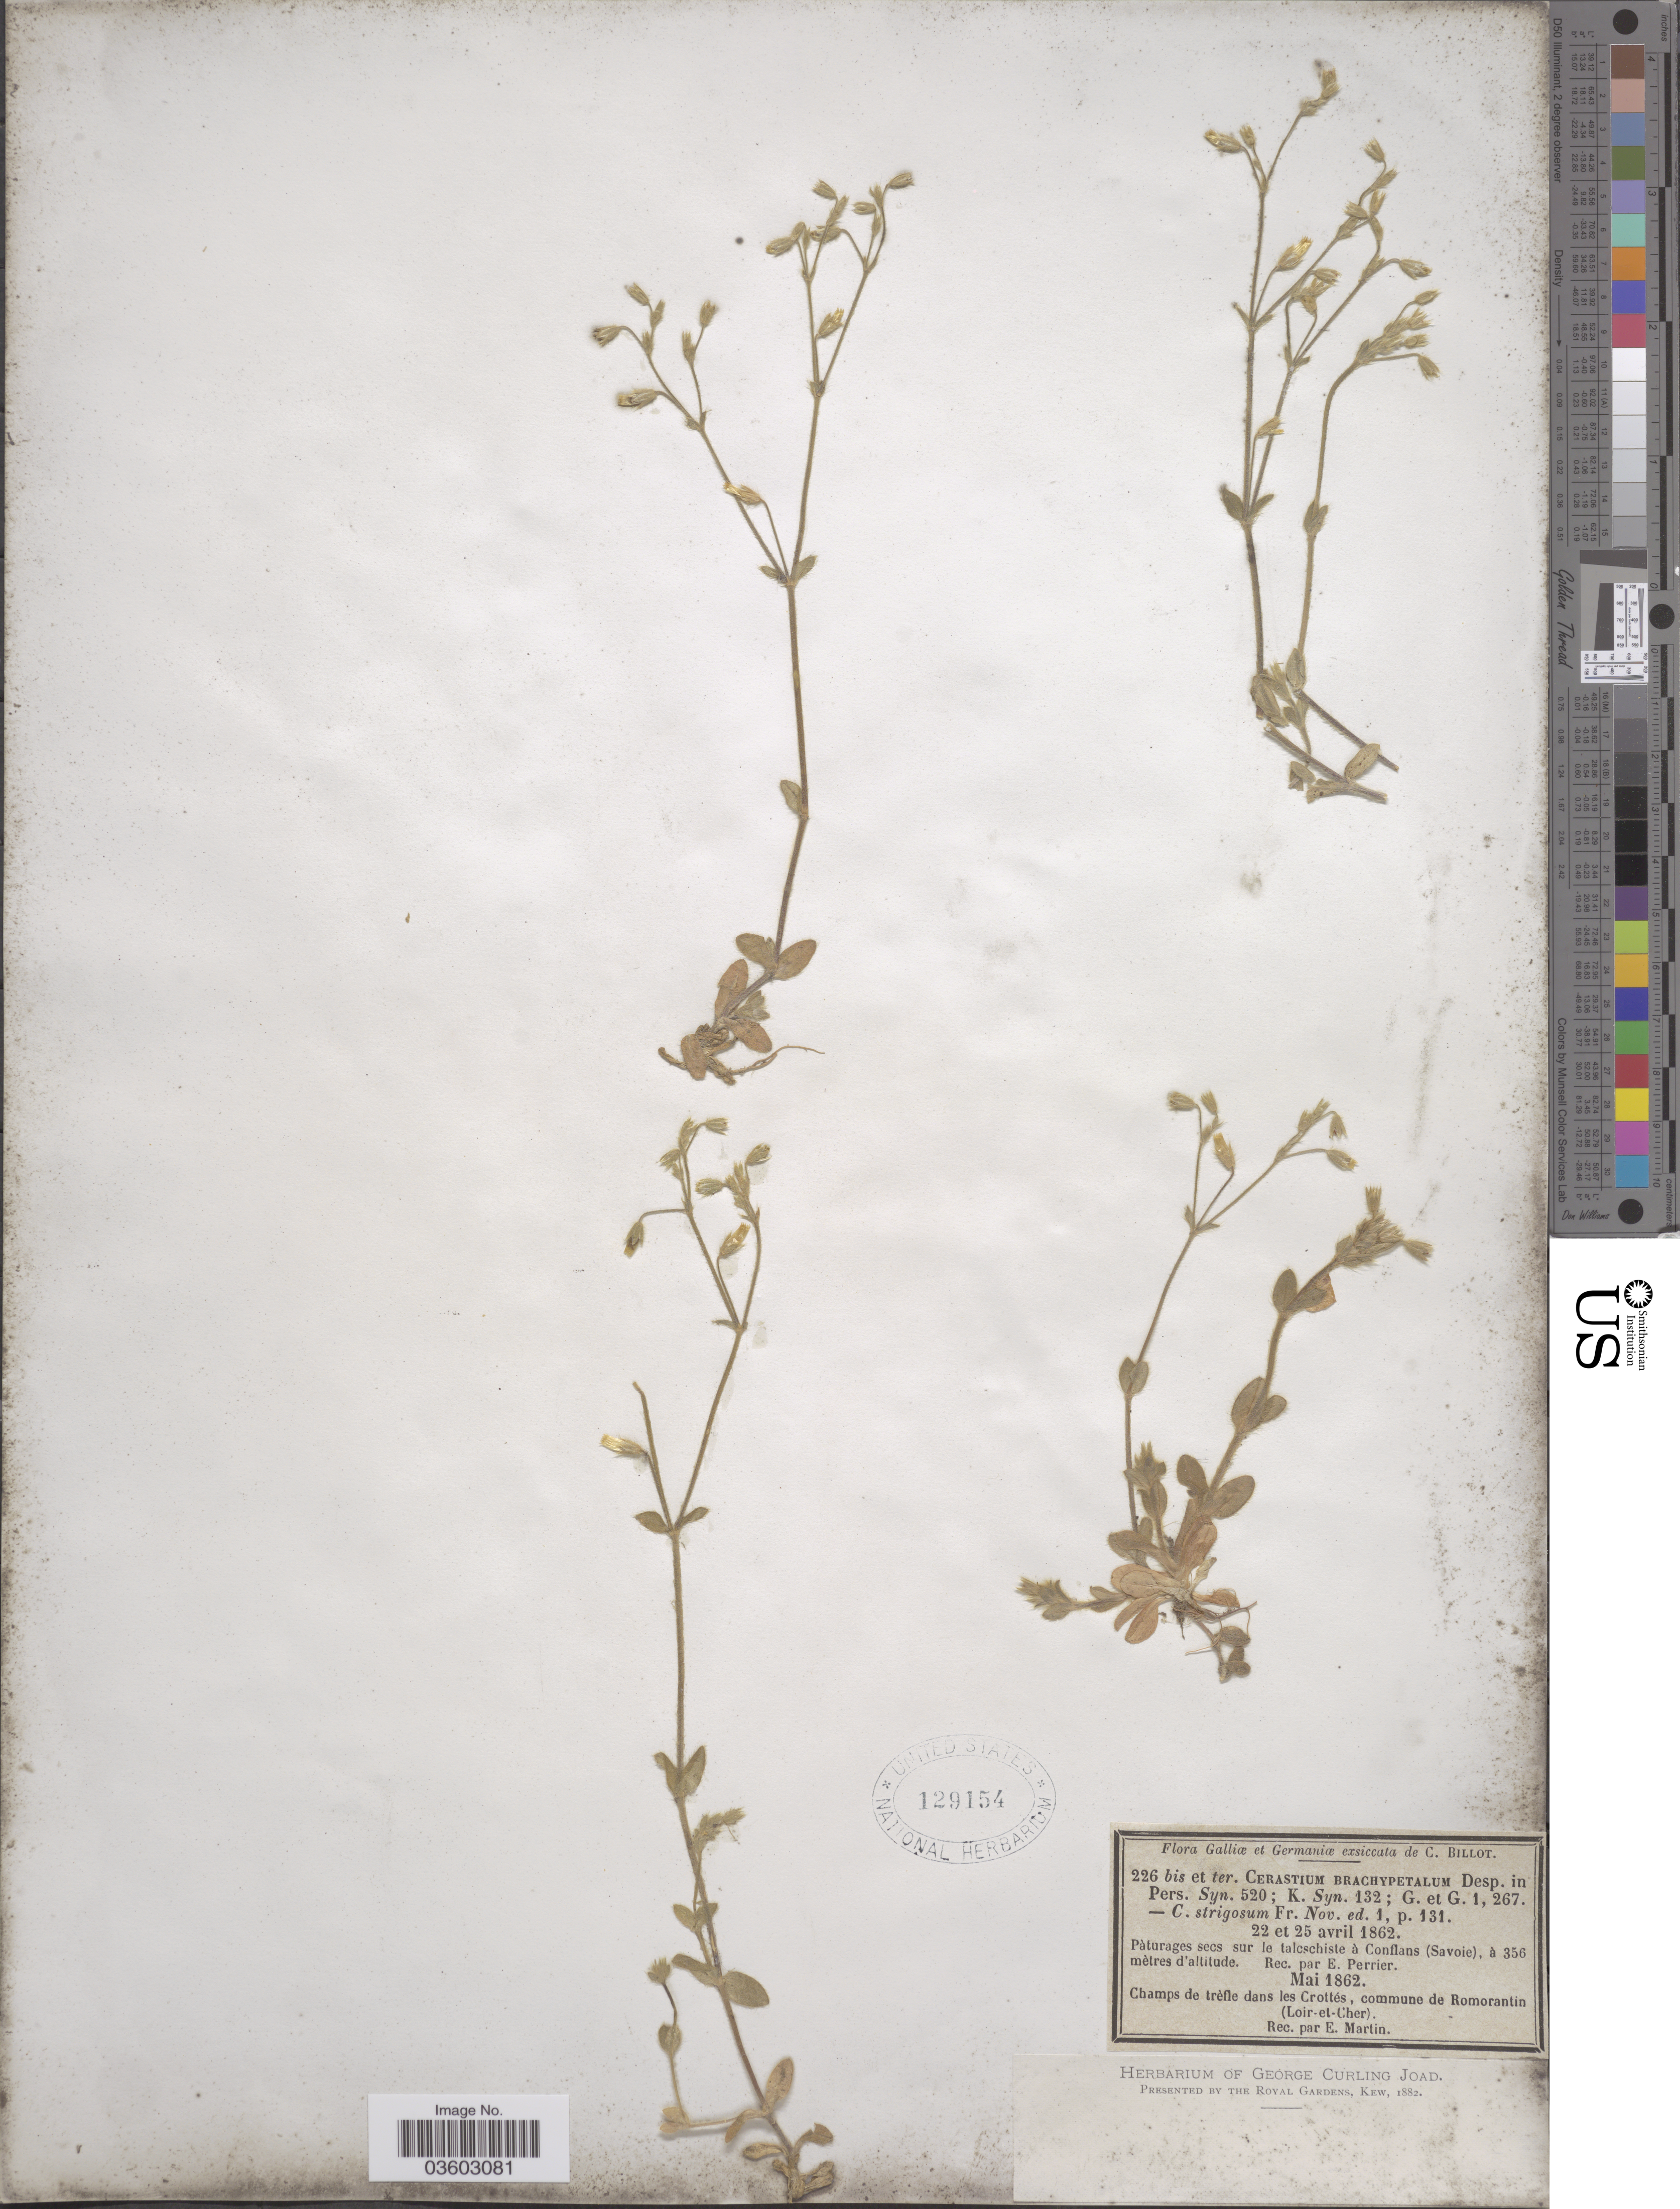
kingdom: Plantae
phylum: Tracheophyta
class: Magnoliopsida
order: Caryophyllales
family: Caryophyllaceae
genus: Cerastium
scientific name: Cerastium brachypetalum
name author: Pers.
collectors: E. Perrier & E. Martin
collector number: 226 bis et ter.?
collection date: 1862-05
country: France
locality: Galliæ et Germaniæ. Pàturages secs sur le talcschiste à Conflans (Savoie). Champs de trèfle dans les Crottés, commune de Romorantin. (Loir-et-Cher).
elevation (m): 356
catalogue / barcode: US 129154